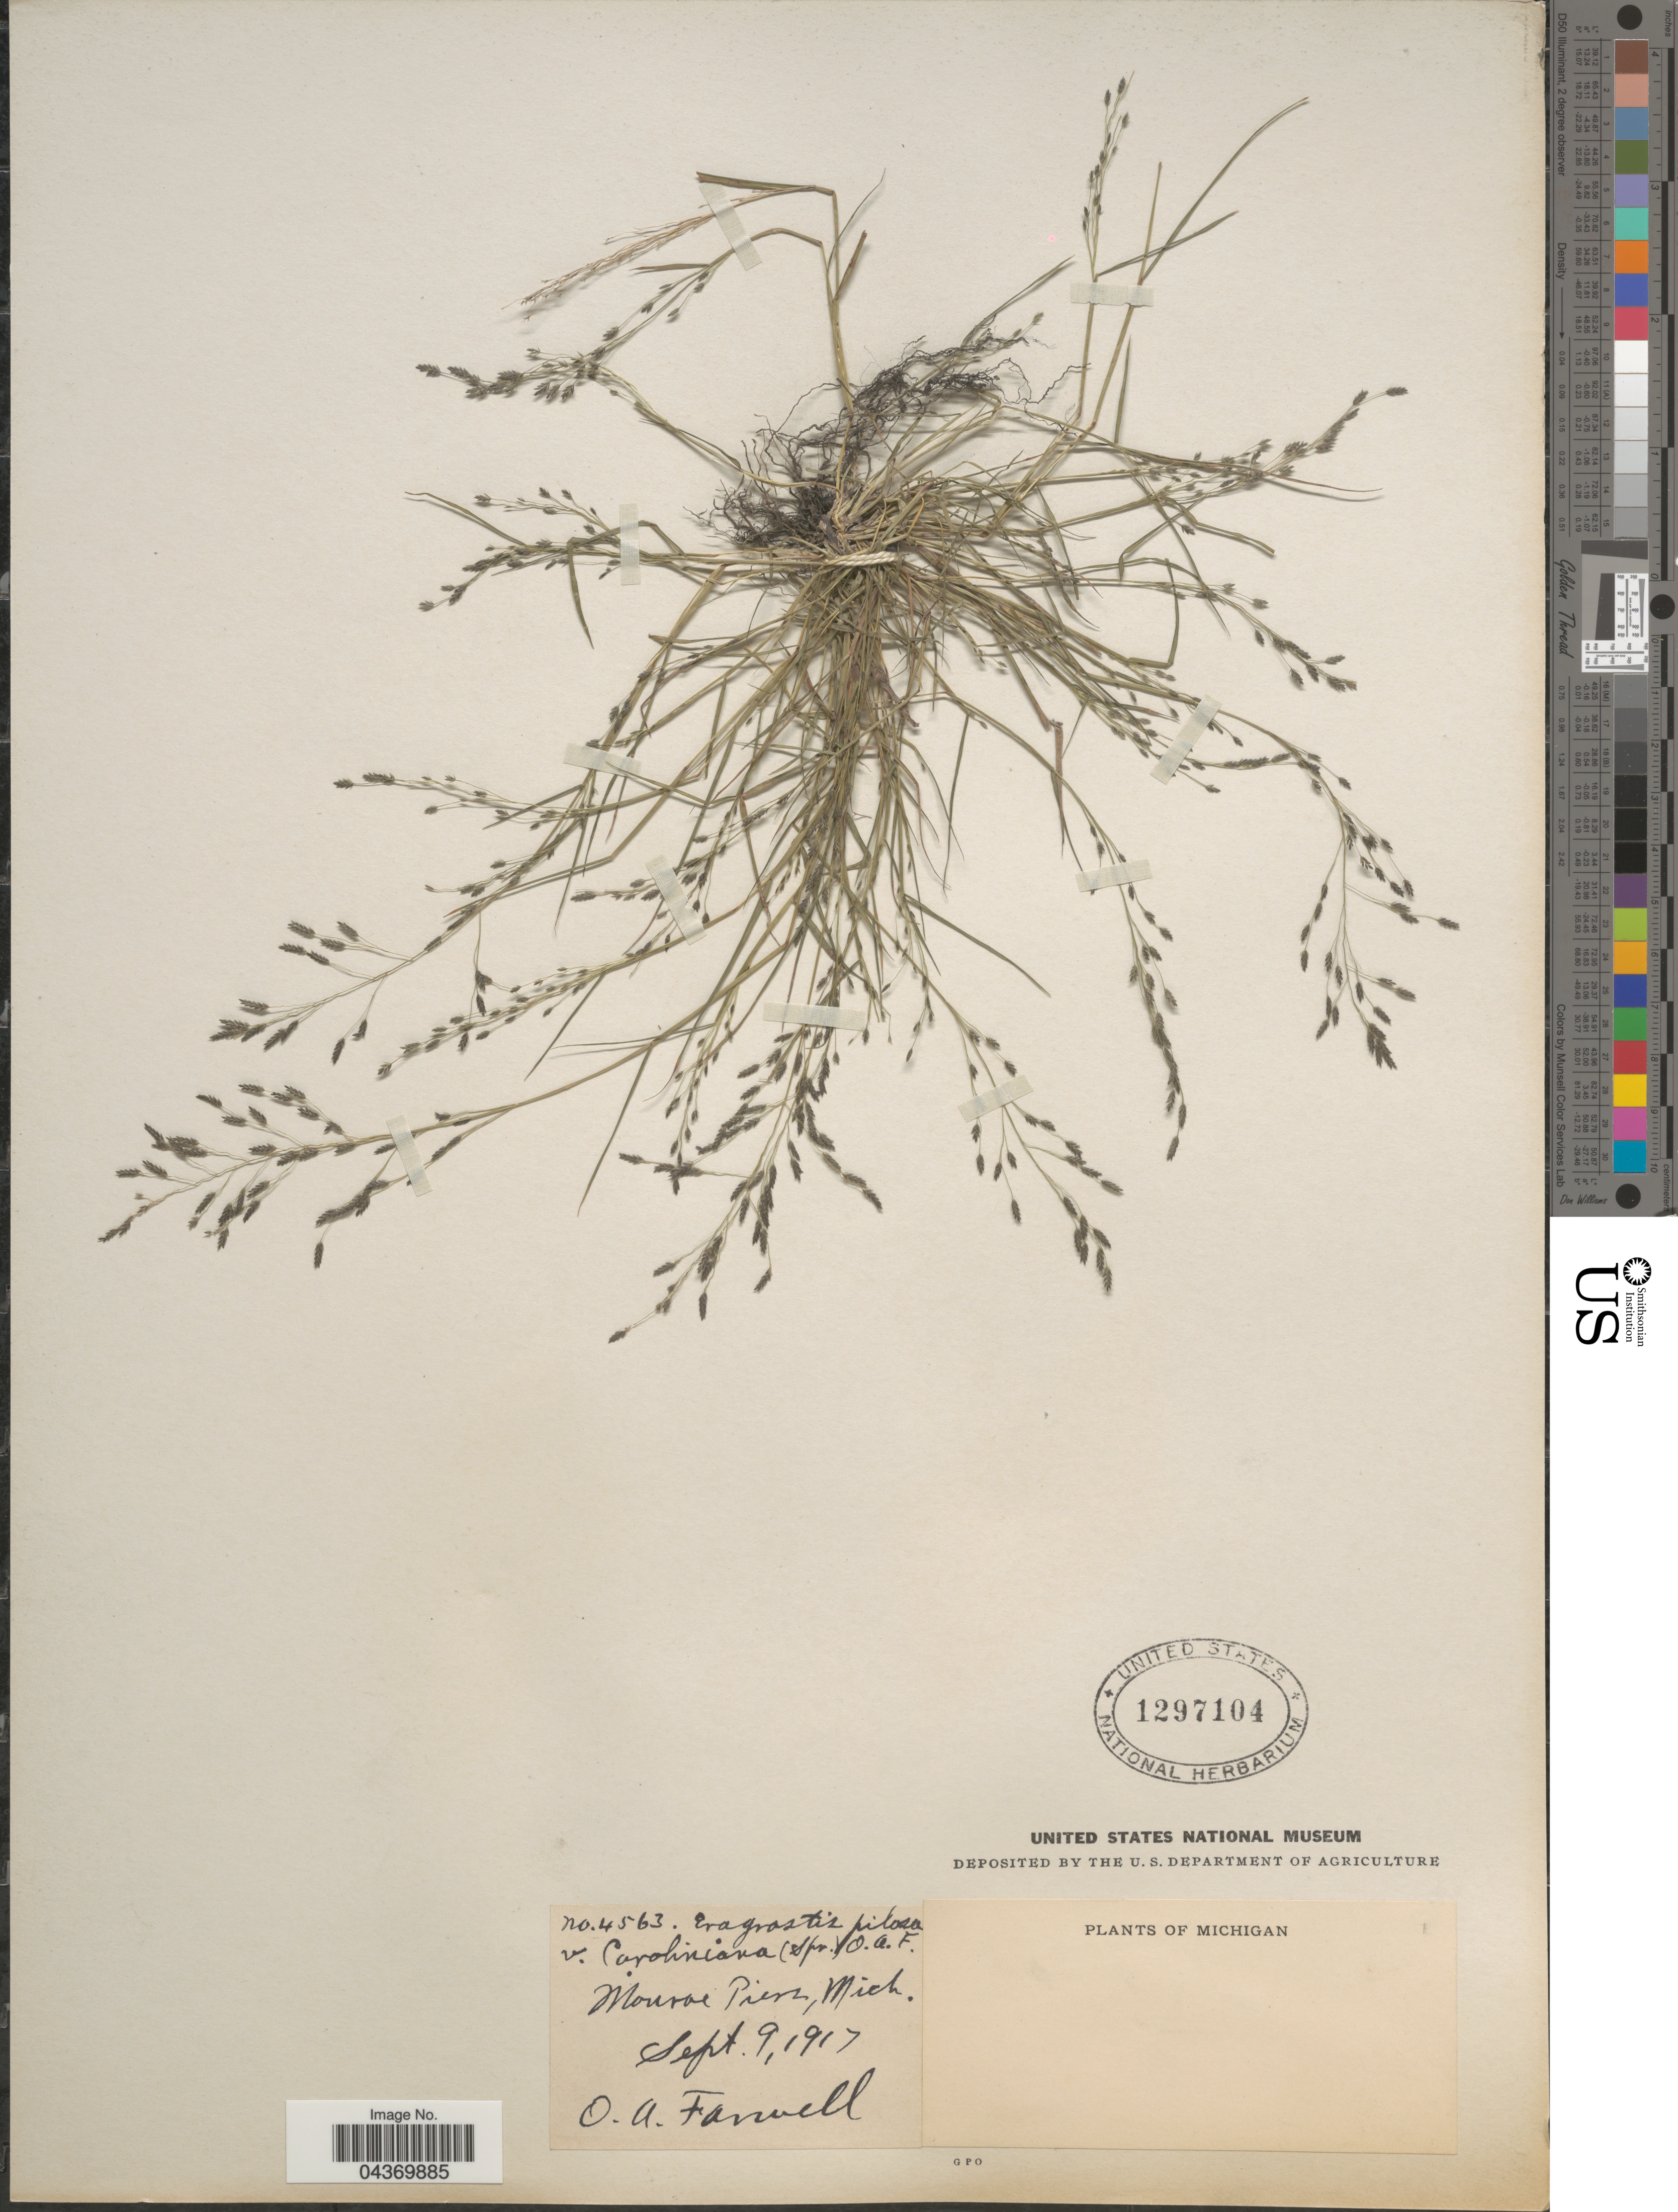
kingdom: Plantae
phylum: Tracheophyta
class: Liliopsida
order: Poales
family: Poaceae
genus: Eragrostis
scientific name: Eragrostis pectinacea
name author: (Michx.) Nees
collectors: O. Farwell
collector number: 4563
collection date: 1917-09-09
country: United States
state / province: Michigan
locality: Monroe Piers.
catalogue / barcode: US 1297104